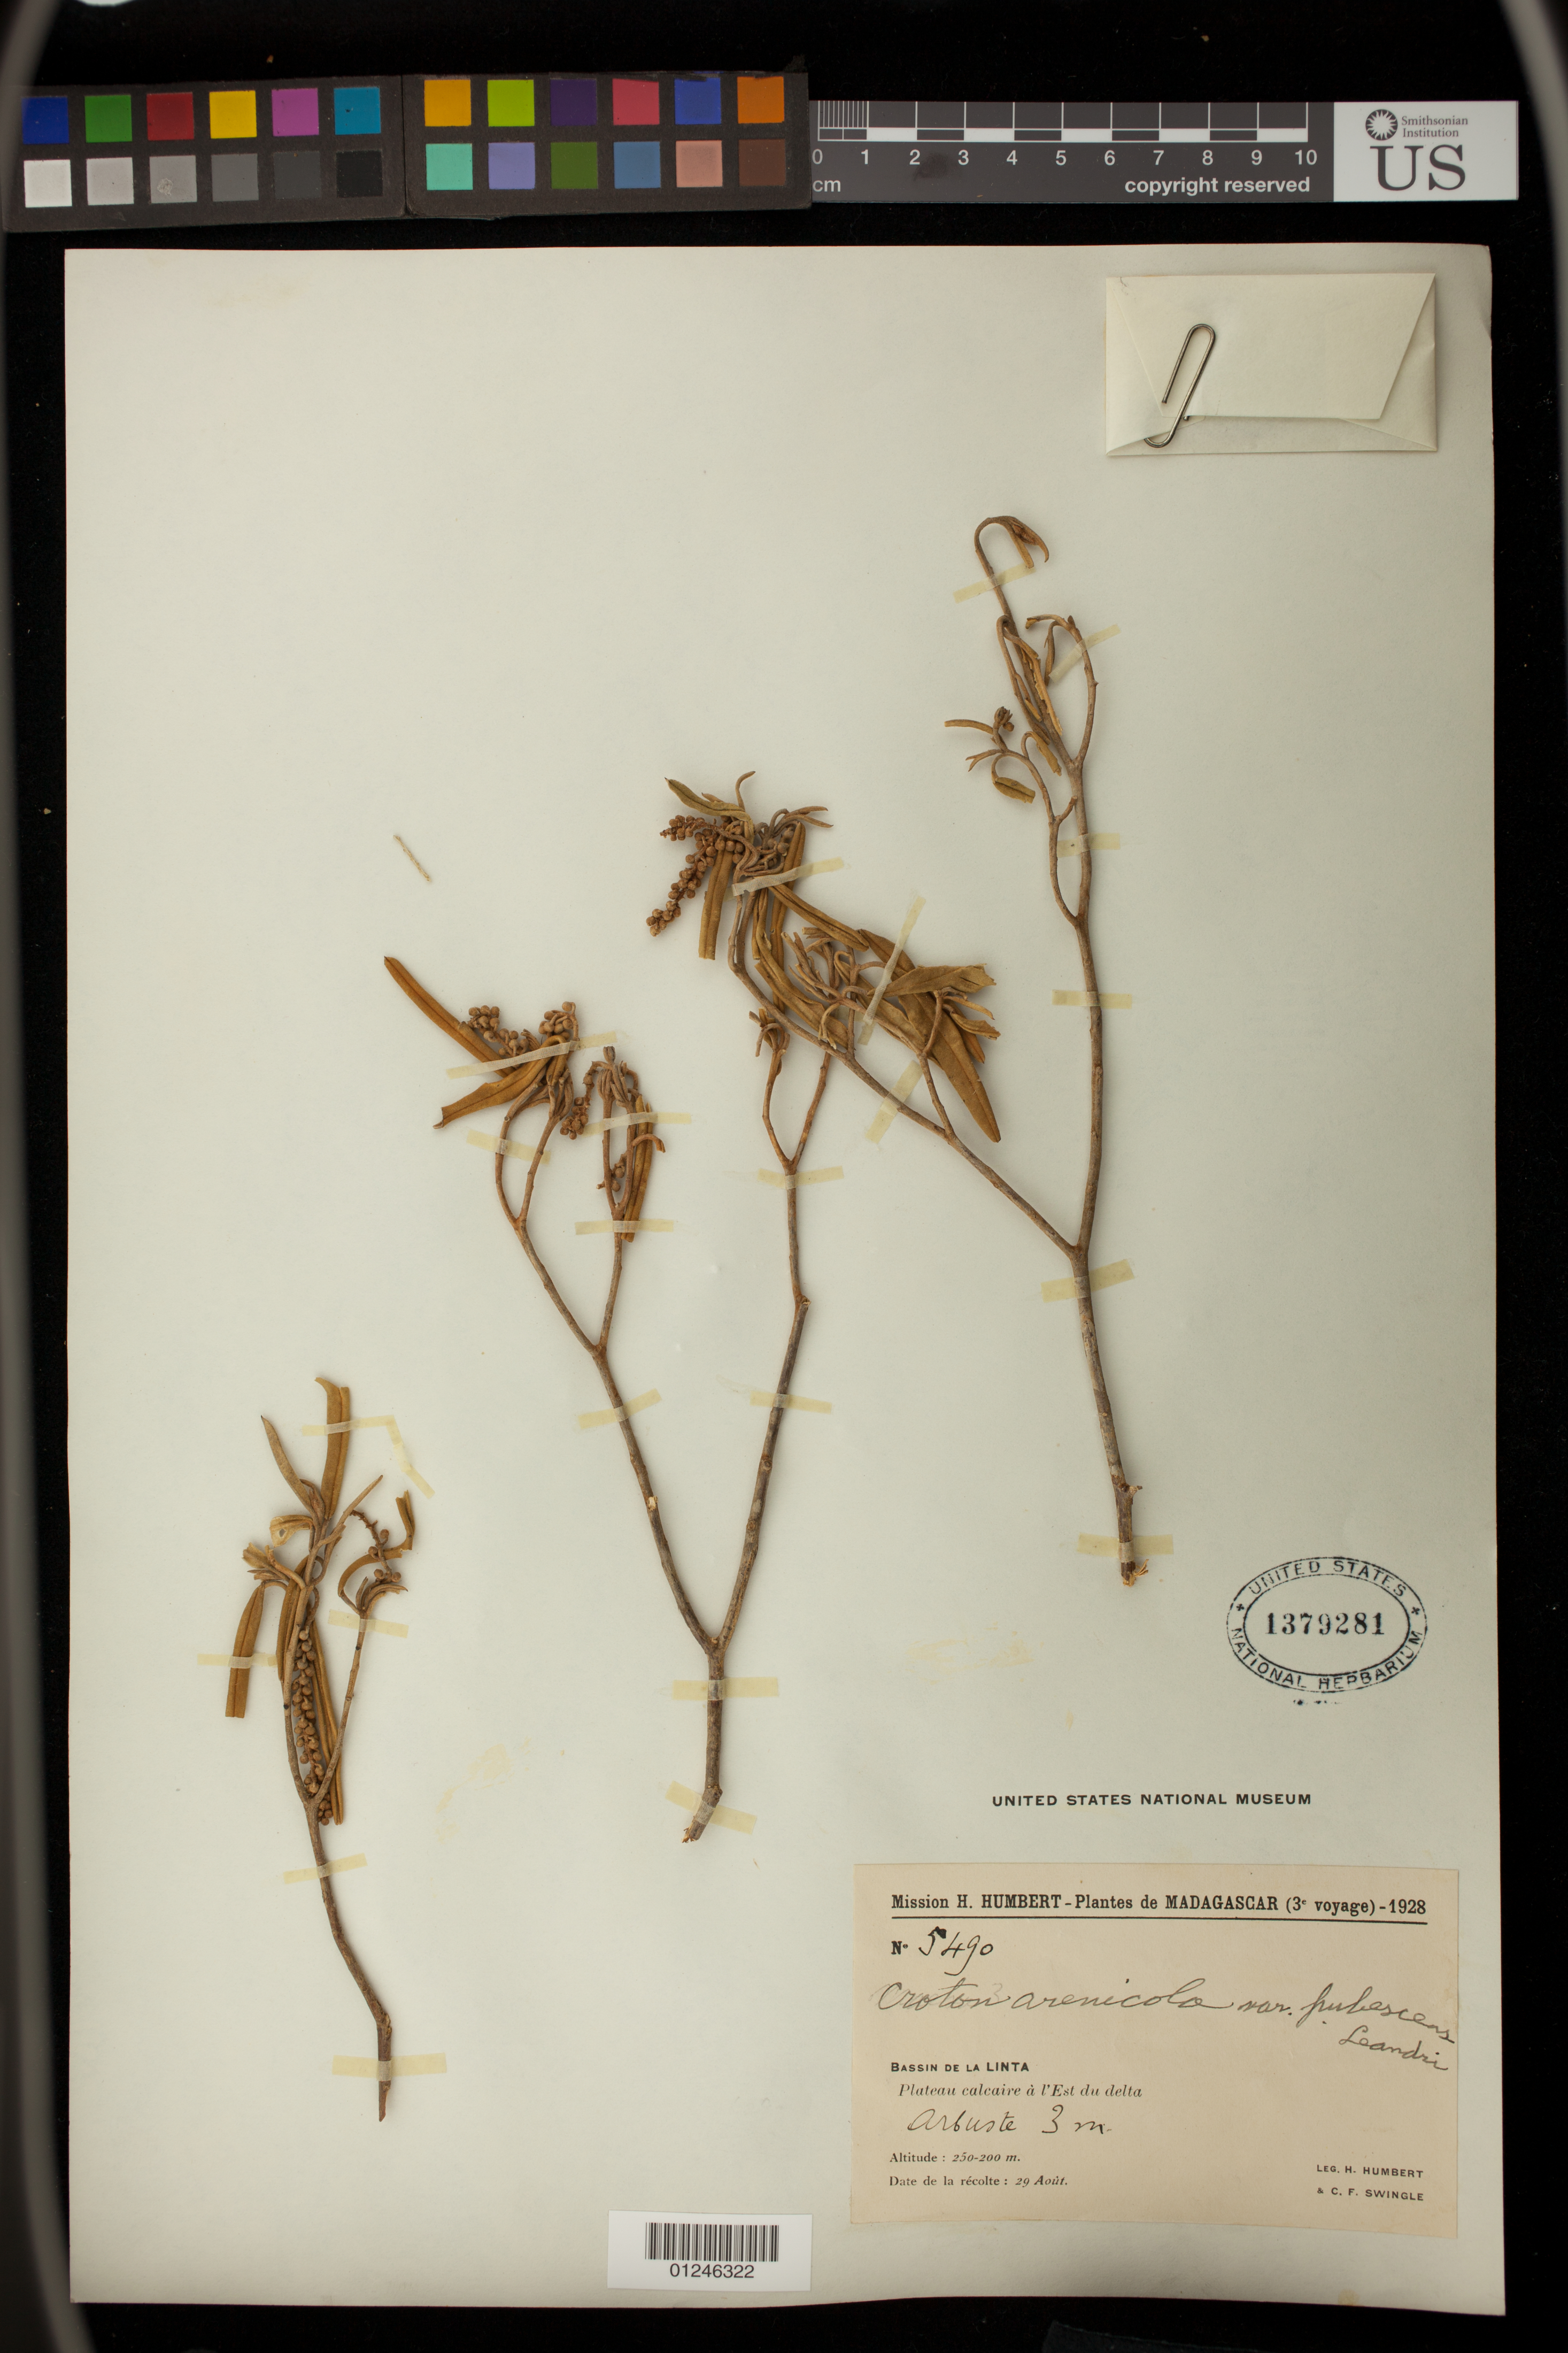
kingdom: Plantae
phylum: Tracheophyta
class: Magnoliopsida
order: Malpighiales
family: Euphorbiaceae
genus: Croton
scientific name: Croton arenicola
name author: Rose & Standl.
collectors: H. Humbert & C. Swingle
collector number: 5490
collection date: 1928-08-29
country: Madagascar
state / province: Atsimo-Andrefana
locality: Bassin de la Linta, Plateau calcaire a l'Est du delta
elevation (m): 200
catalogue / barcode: US 1379281